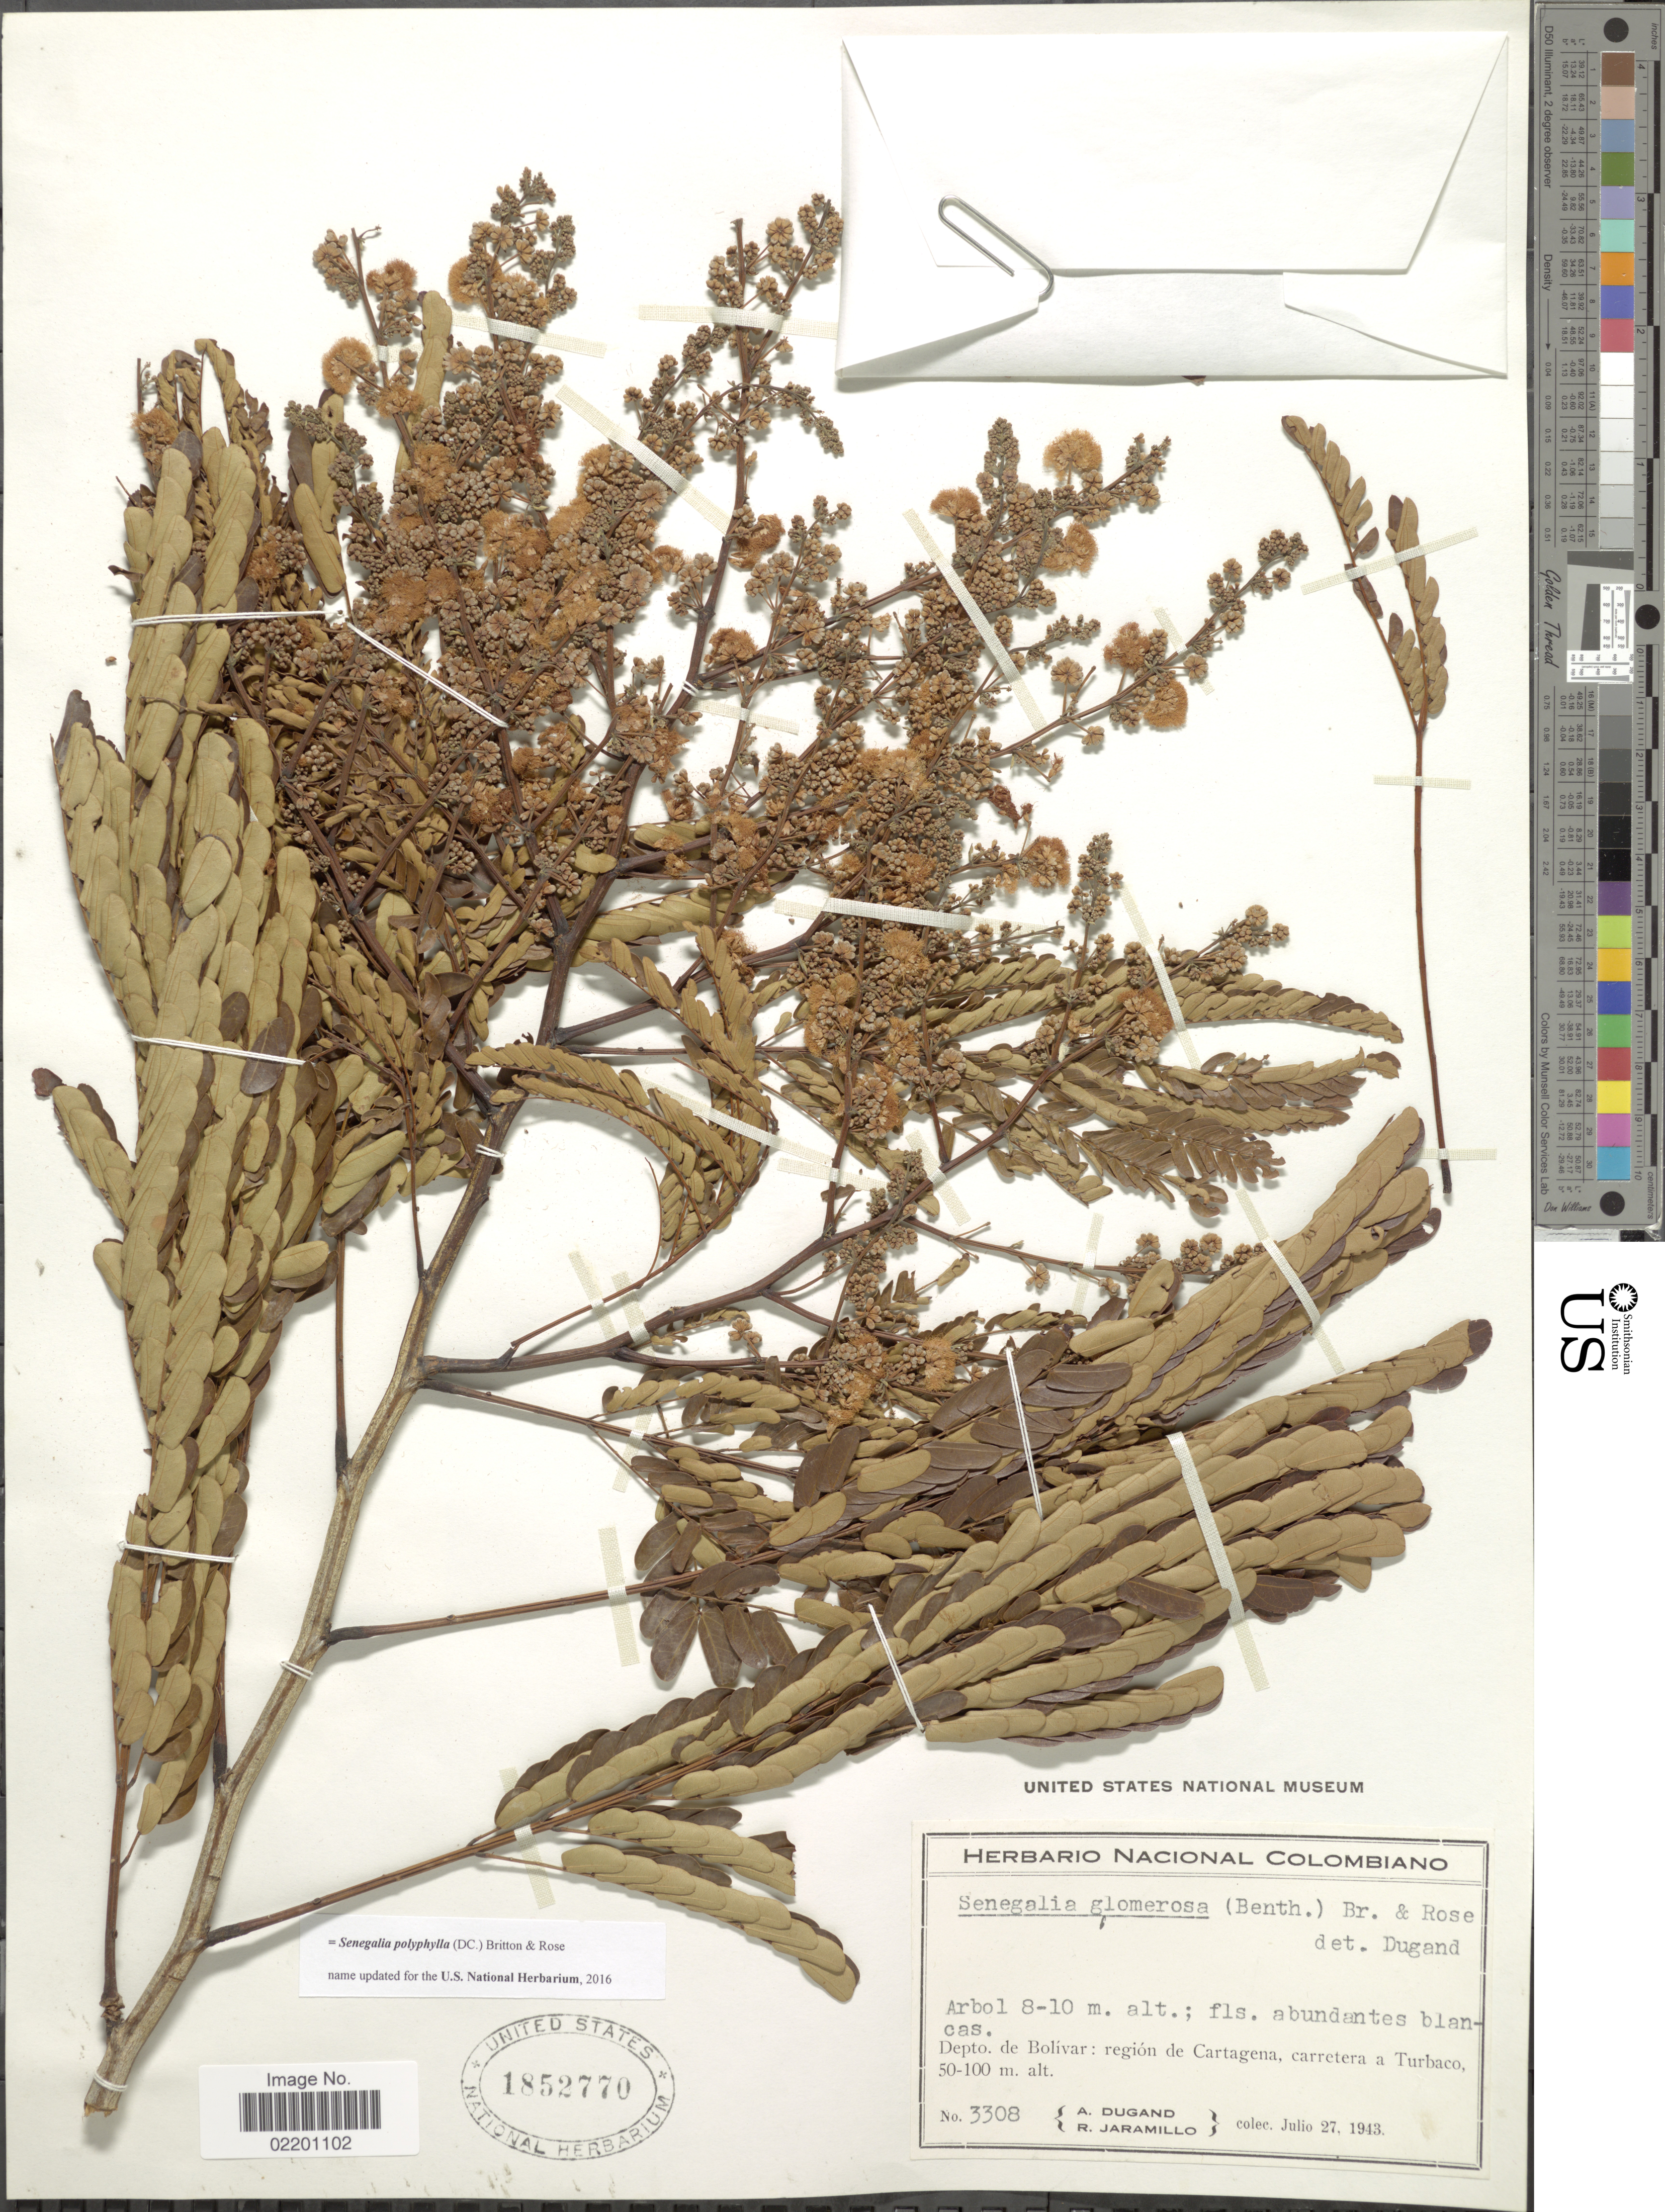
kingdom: Plantae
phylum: Tracheophyta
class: Magnoliopsida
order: Fabales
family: Fabaceae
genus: Senegalia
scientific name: Senegalia rhytidocarpa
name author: (L. Rico) Seigler & Ebinger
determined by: Santos, V. Terra dos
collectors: A. Dugand & R. Jaramillo M.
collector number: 3308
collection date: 1943-07-27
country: Colombia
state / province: Bolívar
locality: Depto. de Bolivar: region de Cartagena, carretera a Turbaco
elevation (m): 50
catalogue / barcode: US 1852770